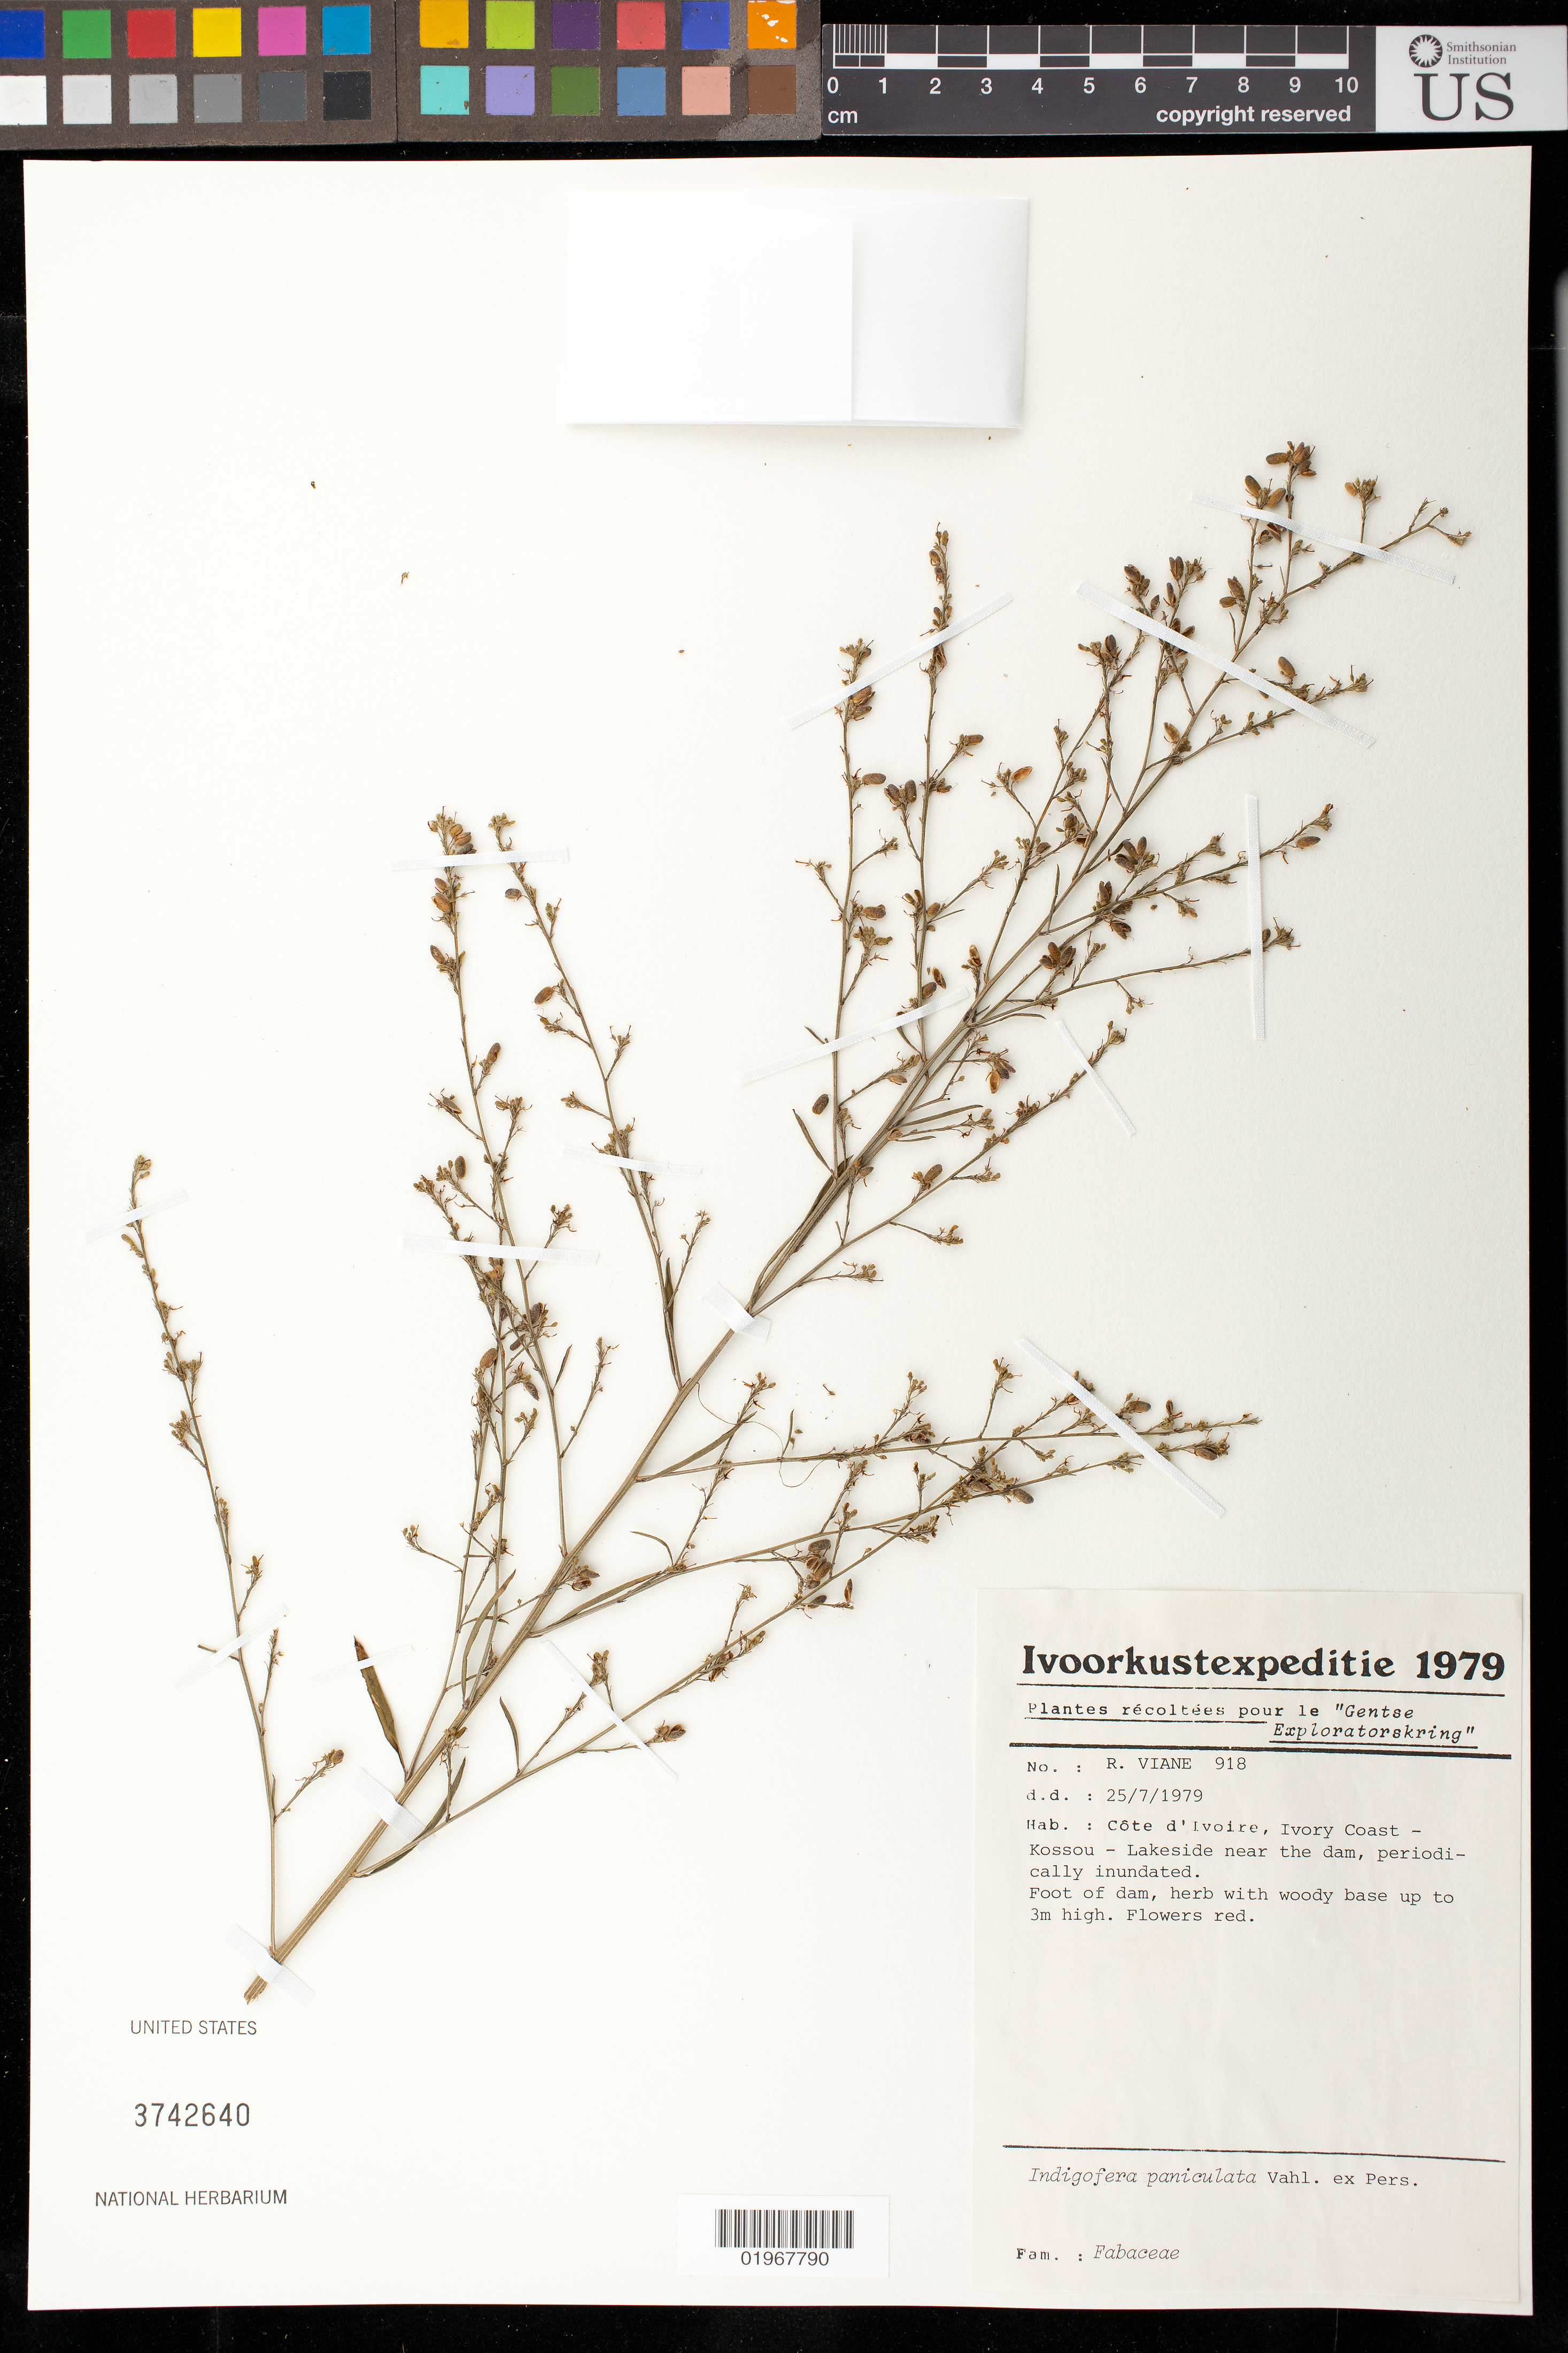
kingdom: Plantae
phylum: Tracheophyta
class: Magnoliopsida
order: Fabales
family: Fabaceae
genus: Indigofera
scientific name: Indigofera paniculata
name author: Pers.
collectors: R. Viane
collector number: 918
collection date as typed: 25/7/1979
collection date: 1979-07-25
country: Ivory Coast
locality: Cote d'Ivoire, Ivory Coast - Kossou - Lakeside near the dam, periodically inundated.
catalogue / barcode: US 3742640